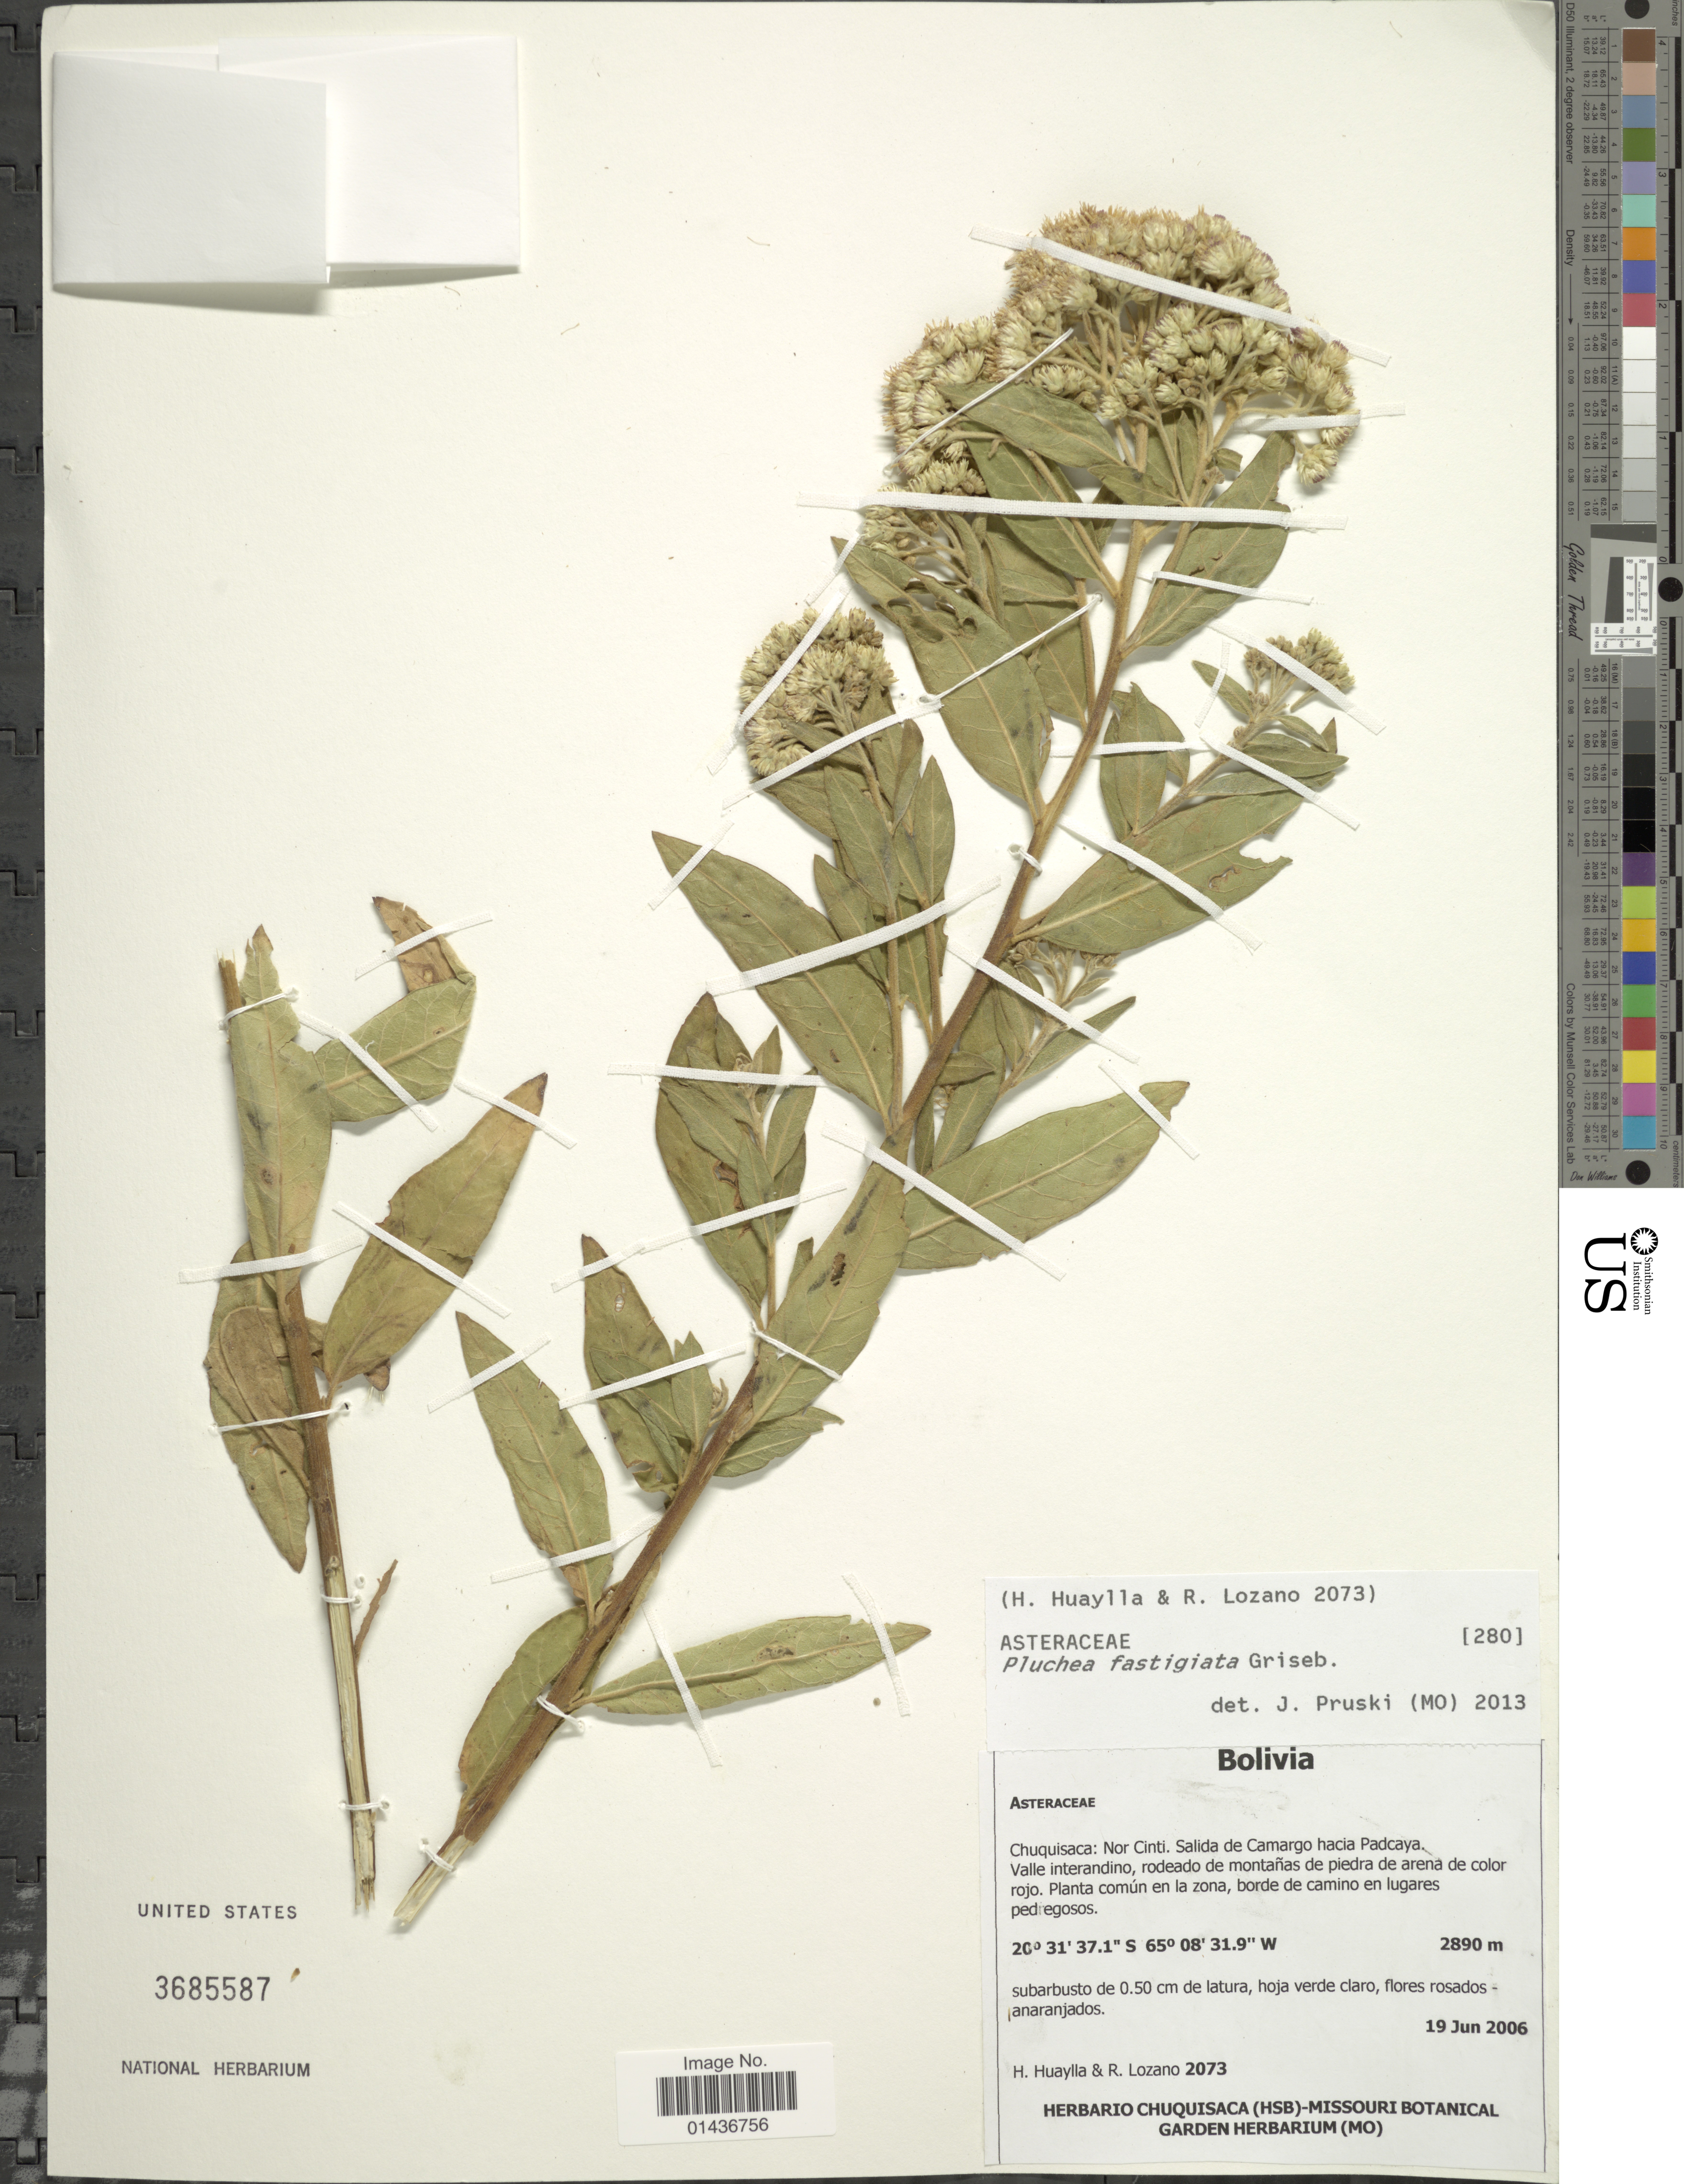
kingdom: Plantae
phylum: Tracheophyta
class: Magnoliopsida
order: Asterales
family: Asteraceae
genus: Pluchea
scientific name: Pluchea fastigiata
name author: Griseb.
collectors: H. Huaylla & R. Lozano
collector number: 2073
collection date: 2006-06-19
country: Bolivia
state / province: Chuquisaca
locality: Nor Cinti, Salida de Camargo hacia padcaya, valle interandino, rodeado de montanas de piedra de arena de color rojo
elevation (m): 2890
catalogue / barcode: US 3685587